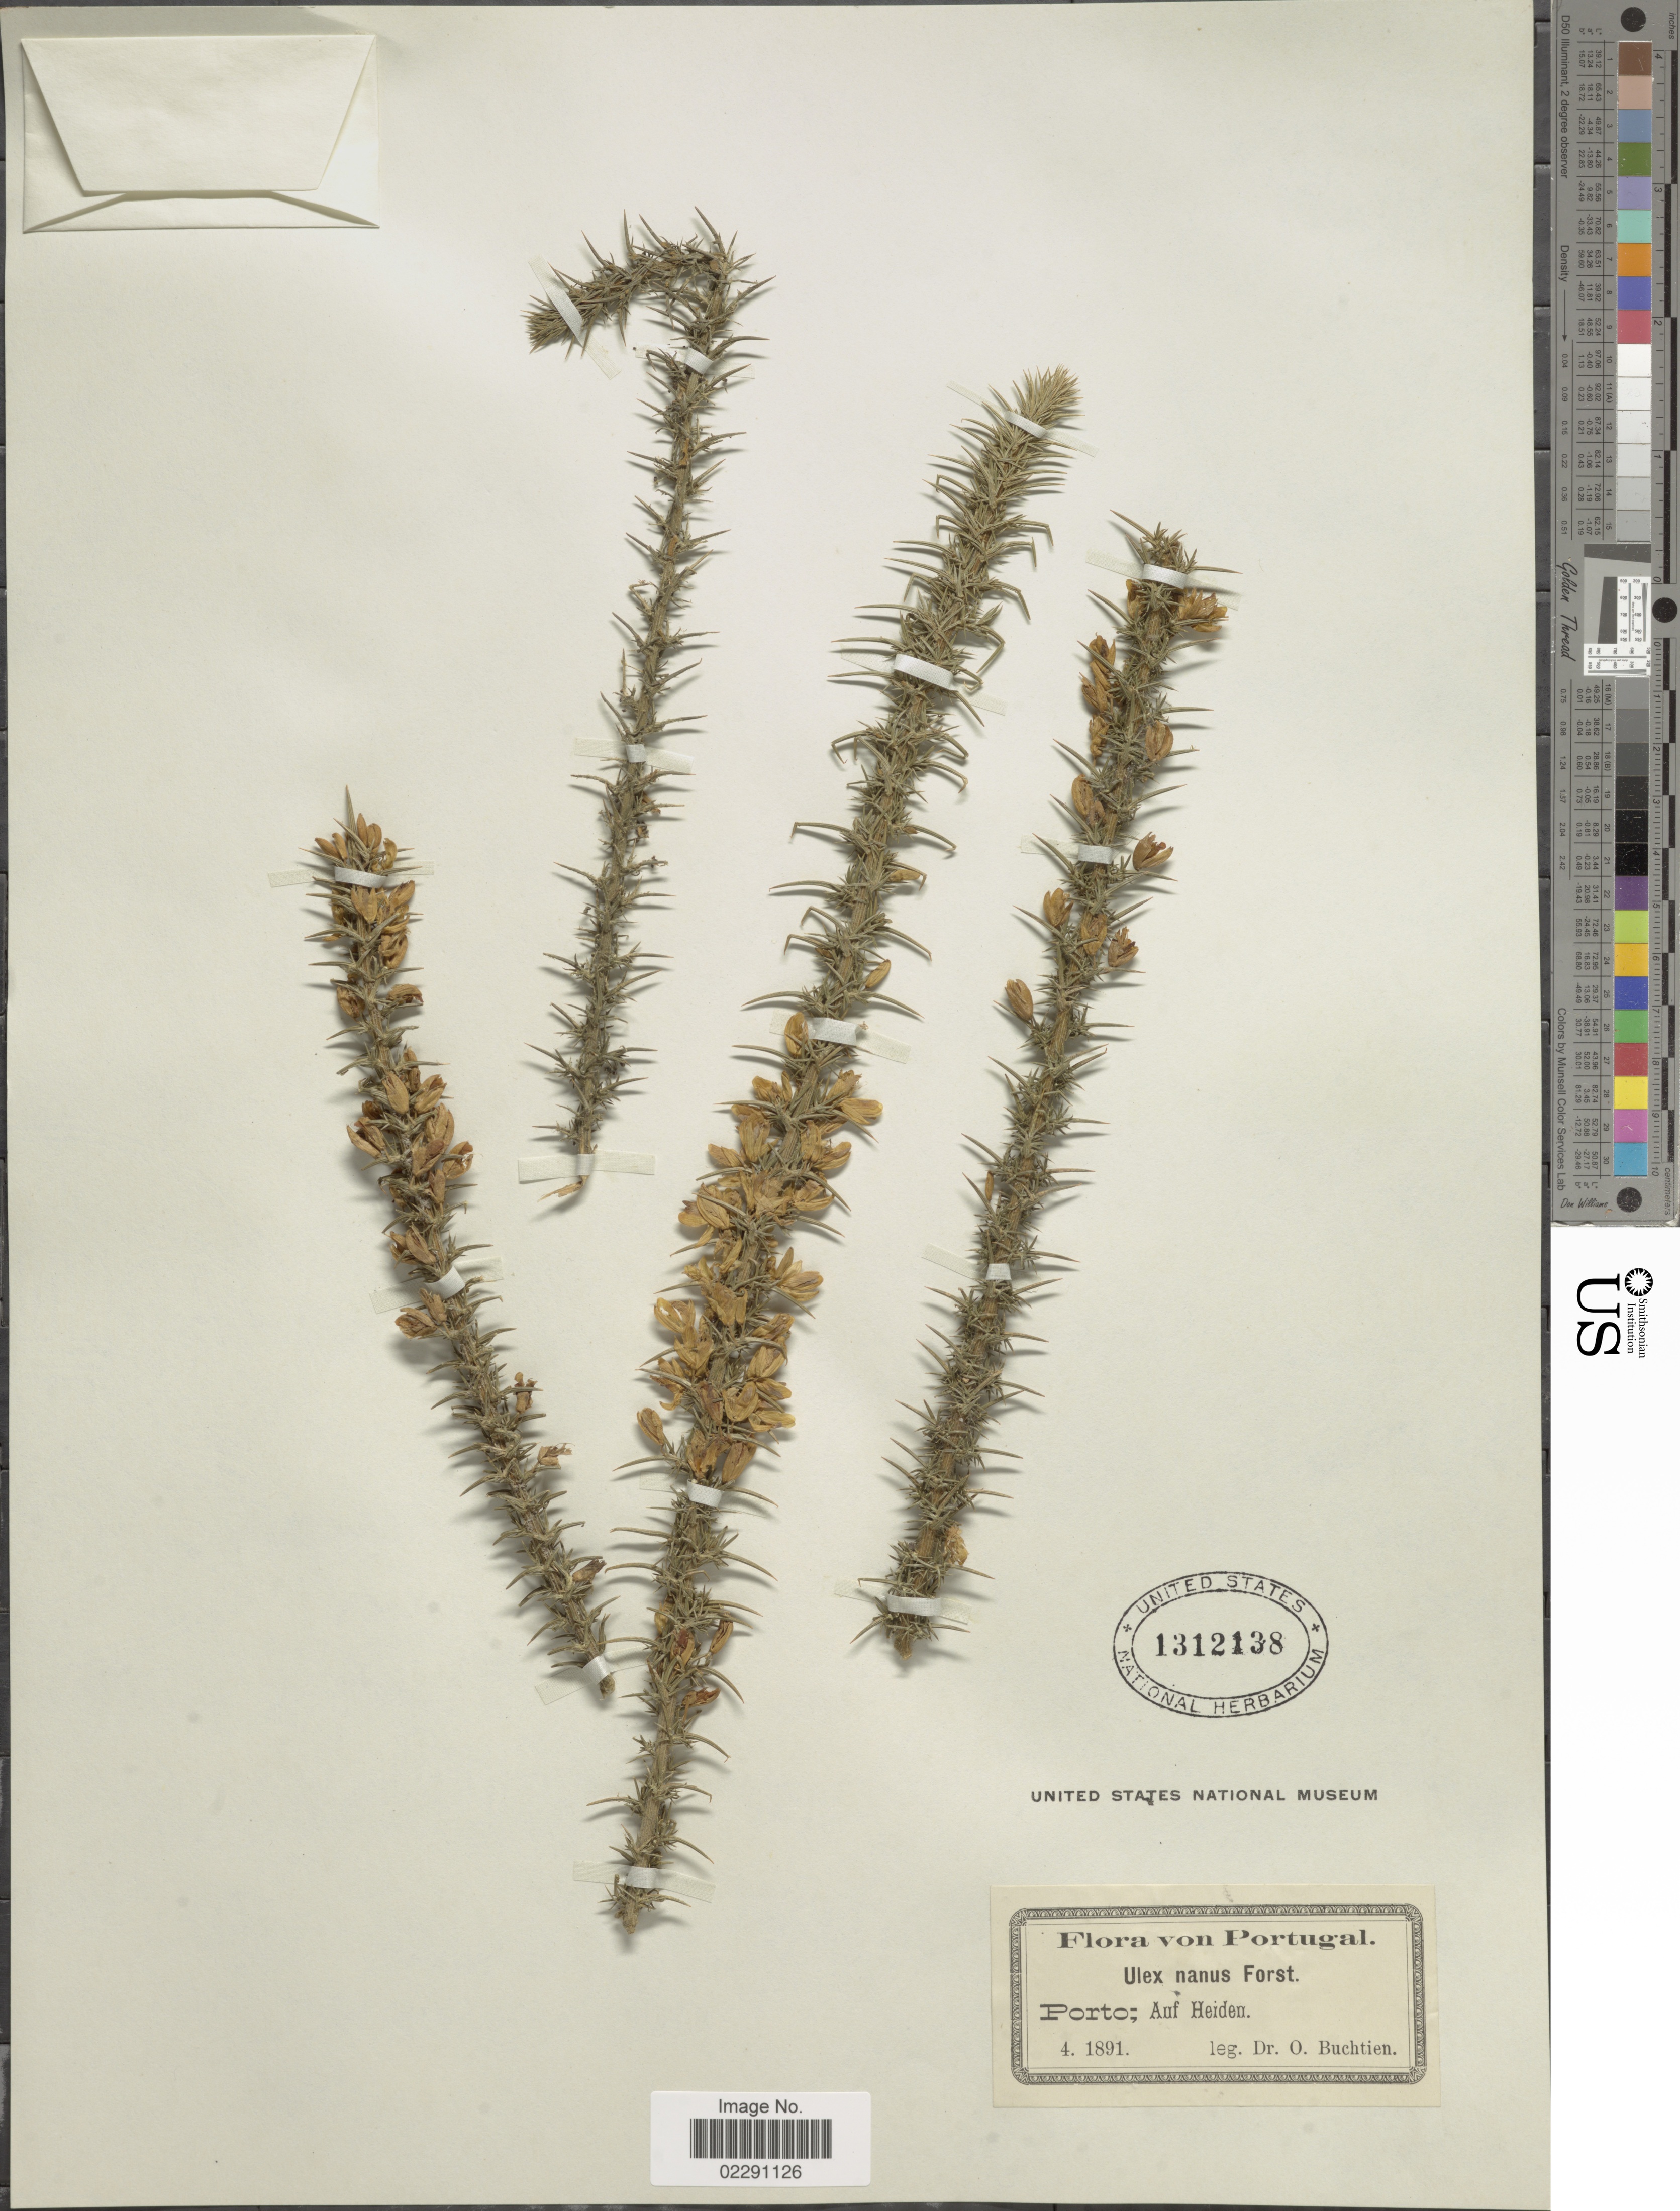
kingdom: Plantae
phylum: Tracheophyta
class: Magnoliopsida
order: Fabales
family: Fabaceae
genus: Ulex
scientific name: Ulex nanus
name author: Symons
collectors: O. Buchtien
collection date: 1891-04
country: Portugal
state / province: Porto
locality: Auf Heiden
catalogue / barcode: US 1312138